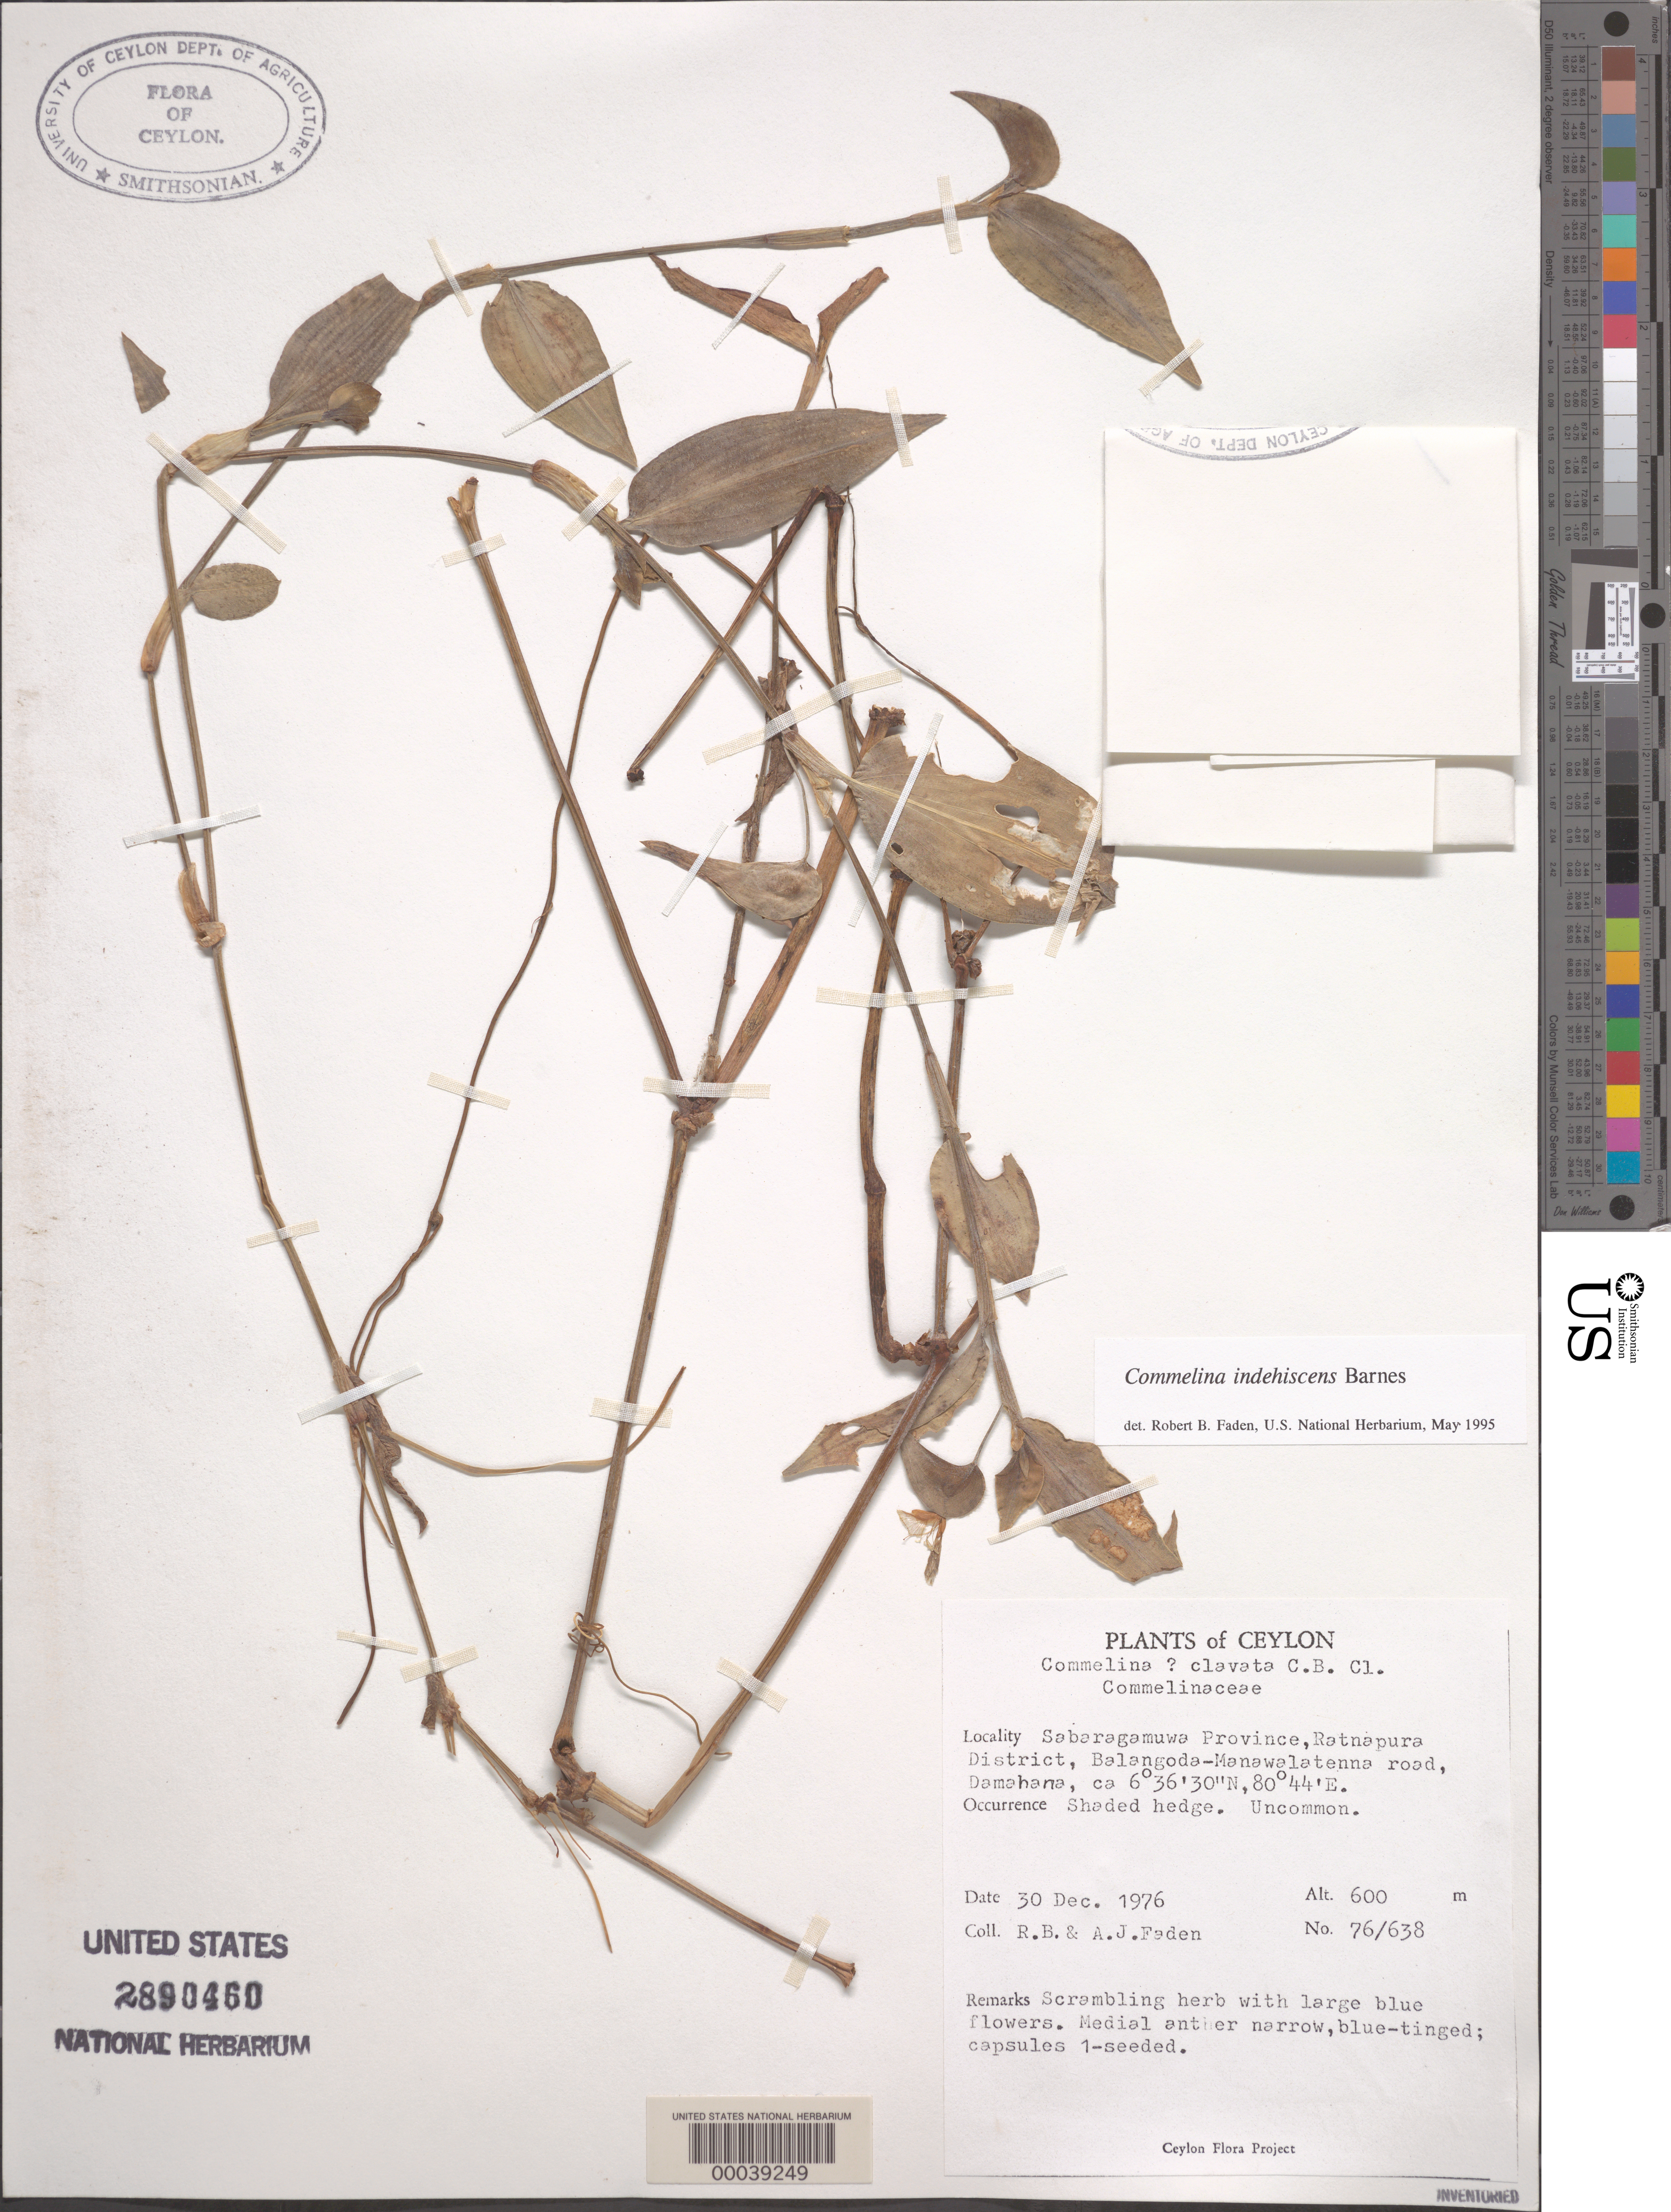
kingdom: Plantae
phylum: Tracheophyta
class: Liliopsida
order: Commelinales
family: Commelinaceae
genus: Commelina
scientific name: Commelina indehiscens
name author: E. Barnes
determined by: Faden, Robert B., (US), Smithsonian Institution - National Museum of Natural History (UNITED STATES)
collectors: R. B. Faden & A. J. Faden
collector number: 76/638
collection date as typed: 30 Dec 1976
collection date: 1976-12-30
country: Sri Lanka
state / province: Sabaragamuwa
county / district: Ratnapura Dist.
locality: Damahana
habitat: Shaded hedge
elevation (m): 600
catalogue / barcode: US 2890460